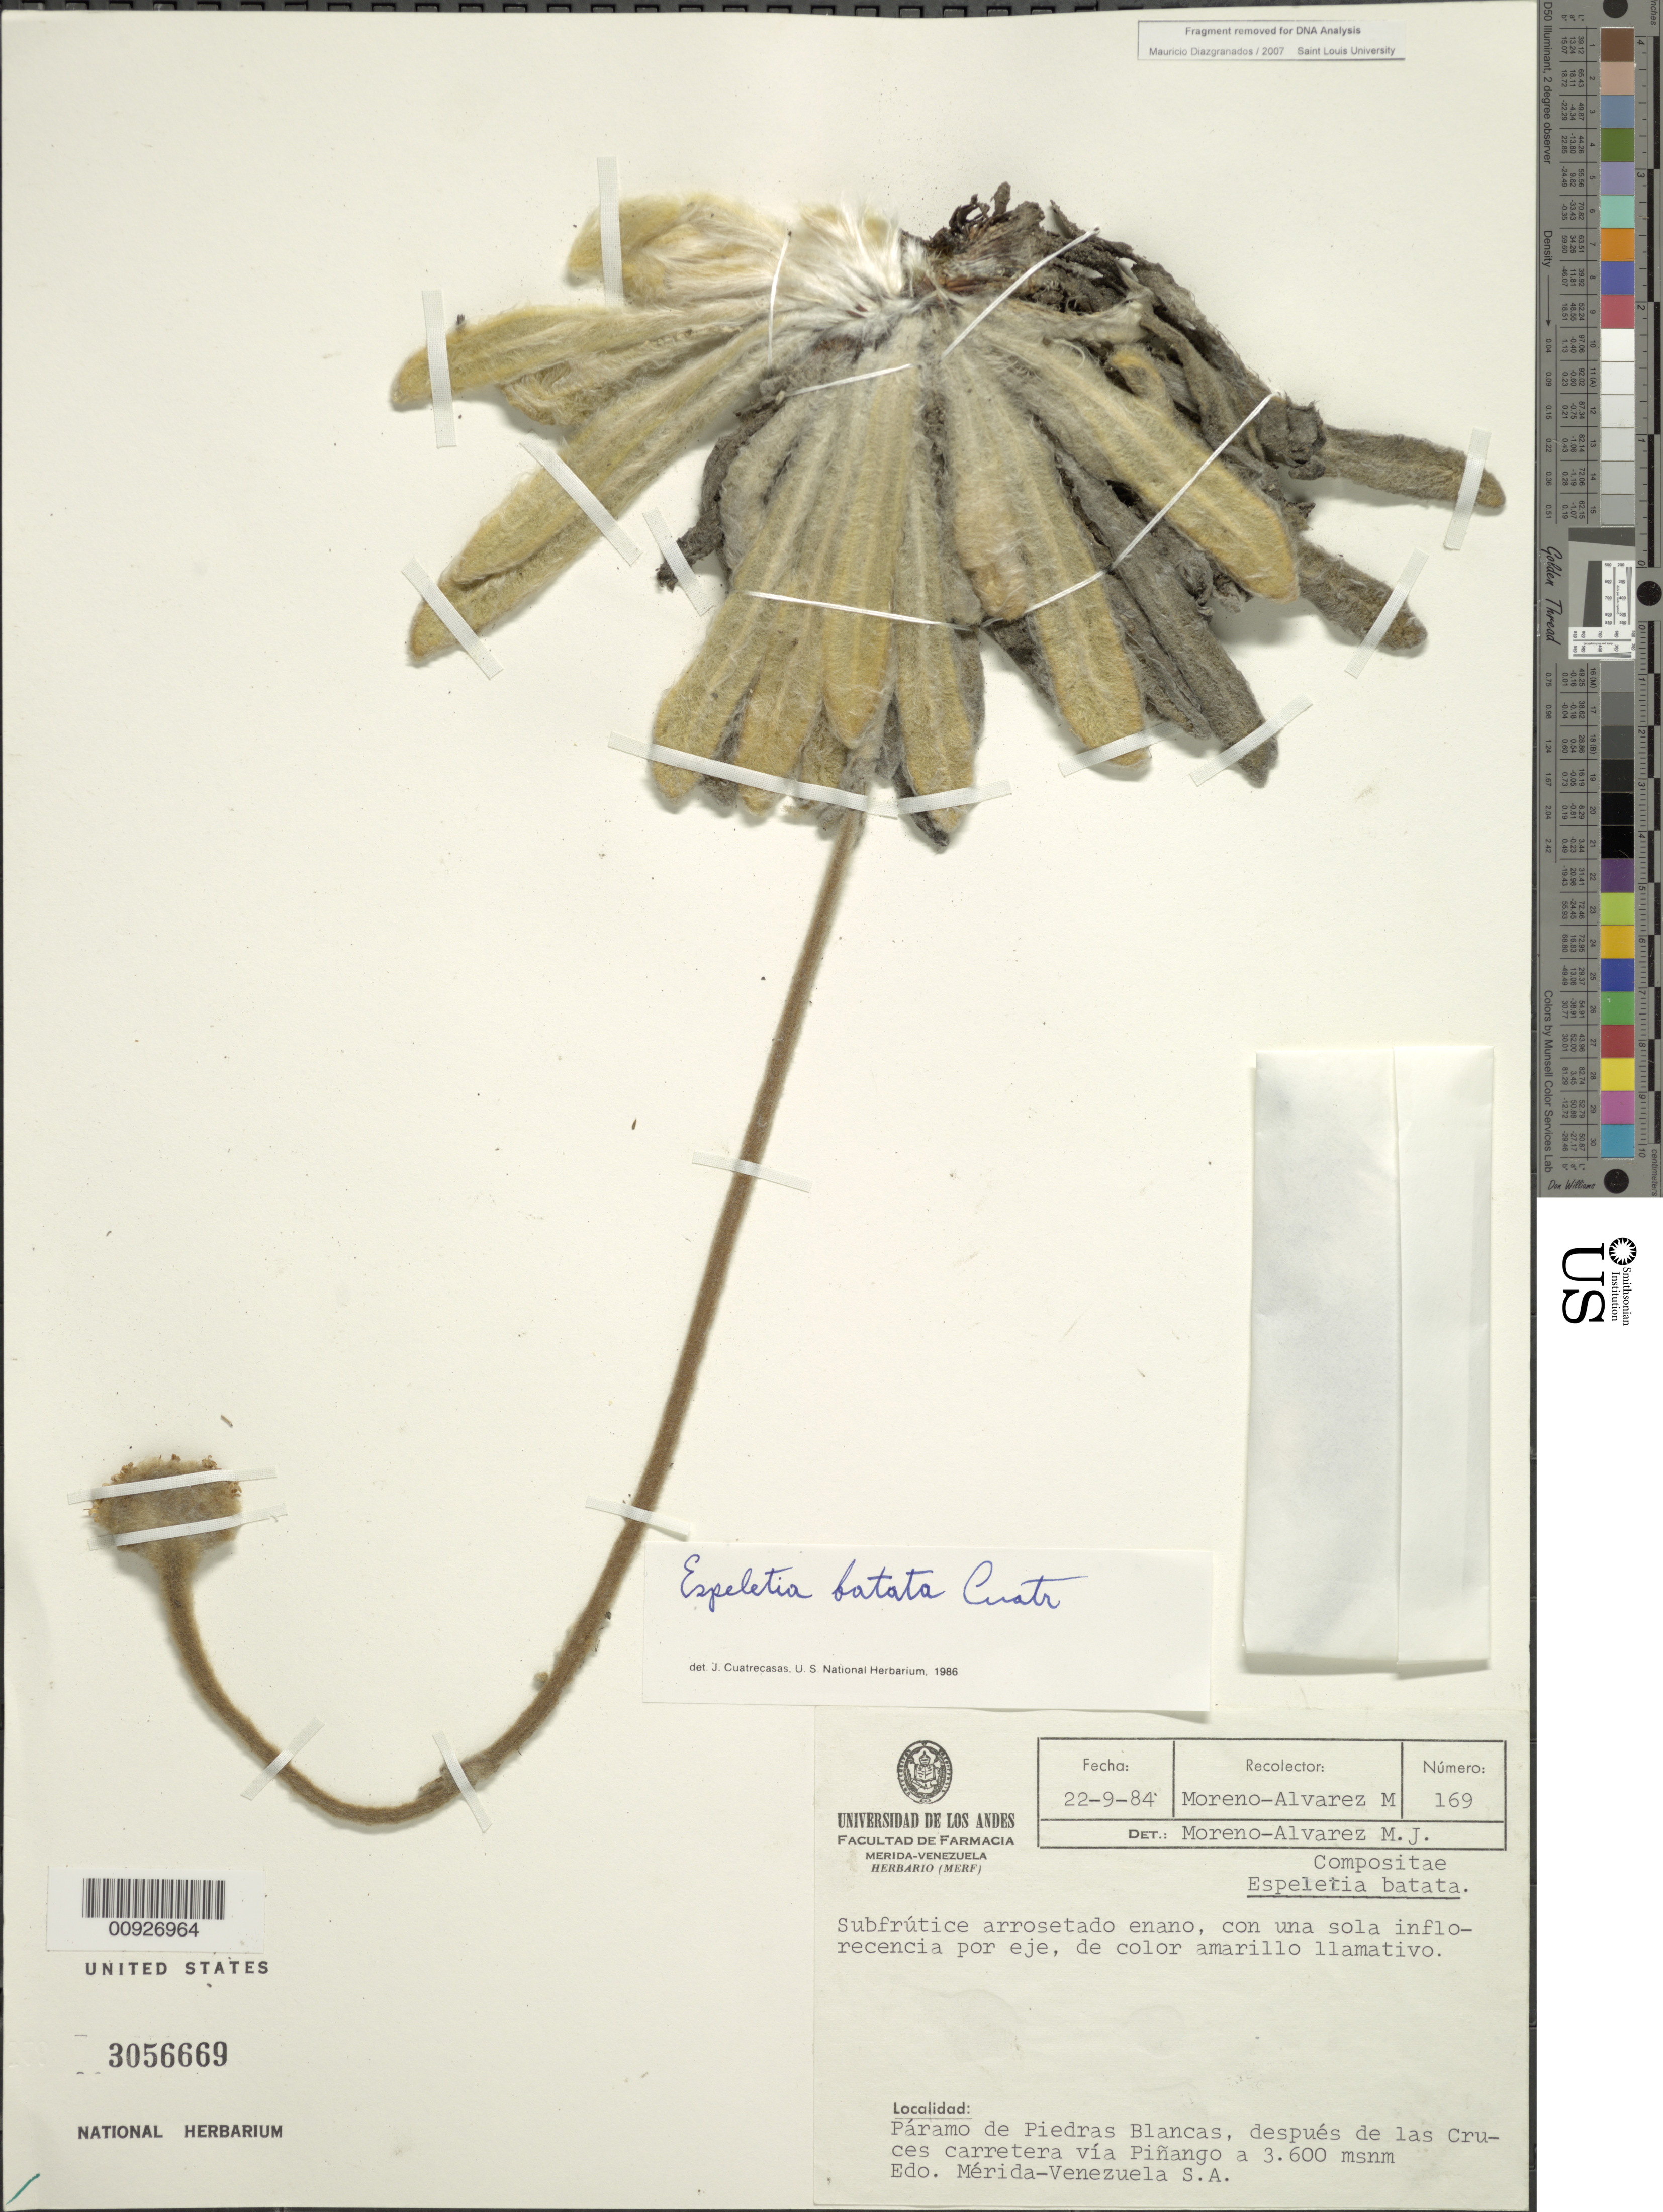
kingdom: Plantae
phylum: Tracheophyta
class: Magnoliopsida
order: Asterales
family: Asteraceae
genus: Espeletia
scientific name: Espeletia batata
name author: Cuatrec.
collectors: M. Moreno-Alvarez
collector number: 169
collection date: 1984-09-22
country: Venezuela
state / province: Mérida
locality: Páramo de Piedras Blancas. Páramo de Piedras Blancas, después de las Cruces, carretera vía Piñango.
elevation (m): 3600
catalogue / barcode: US 3056669